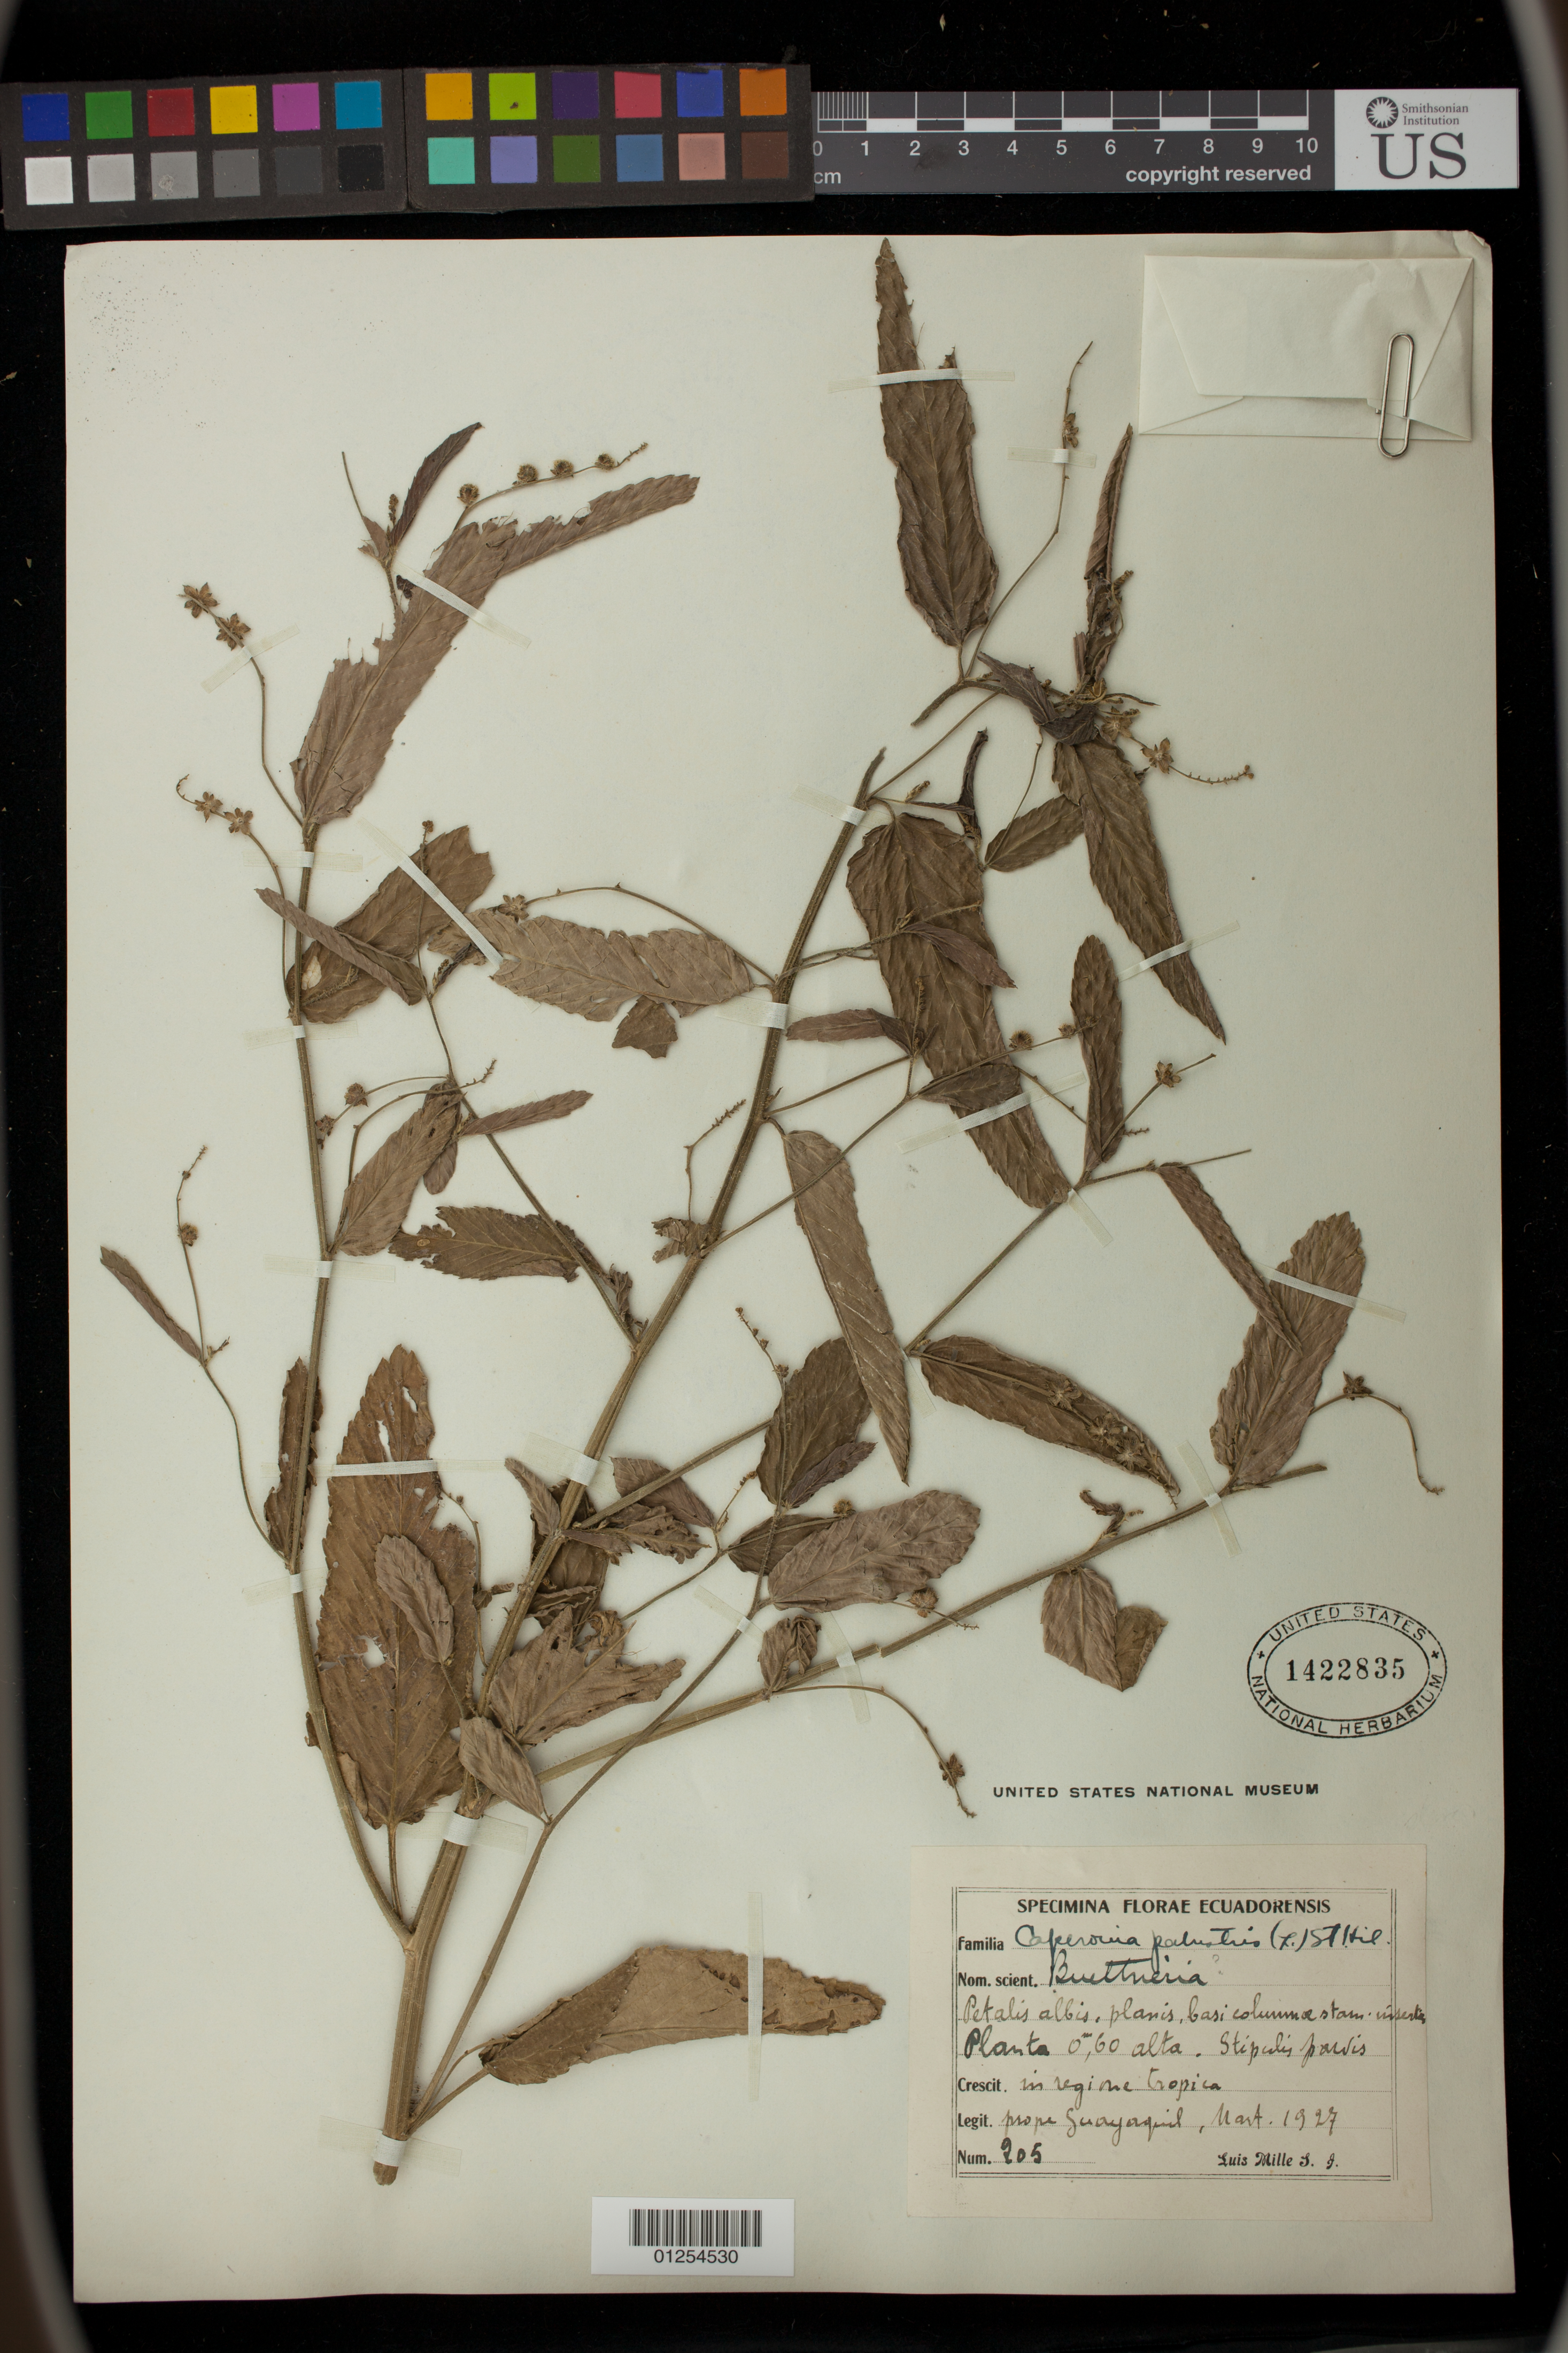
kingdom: Plantae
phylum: Tracheophyta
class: Magnoliopsida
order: Malpighiales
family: Euphorbiaceae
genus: Caperonia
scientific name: Caperonia palustris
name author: (L.) A. St.-Hil.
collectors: L. Mille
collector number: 205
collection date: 1927-03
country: Ecuador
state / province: Guayas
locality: Guayaquil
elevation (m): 0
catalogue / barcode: US 1422835